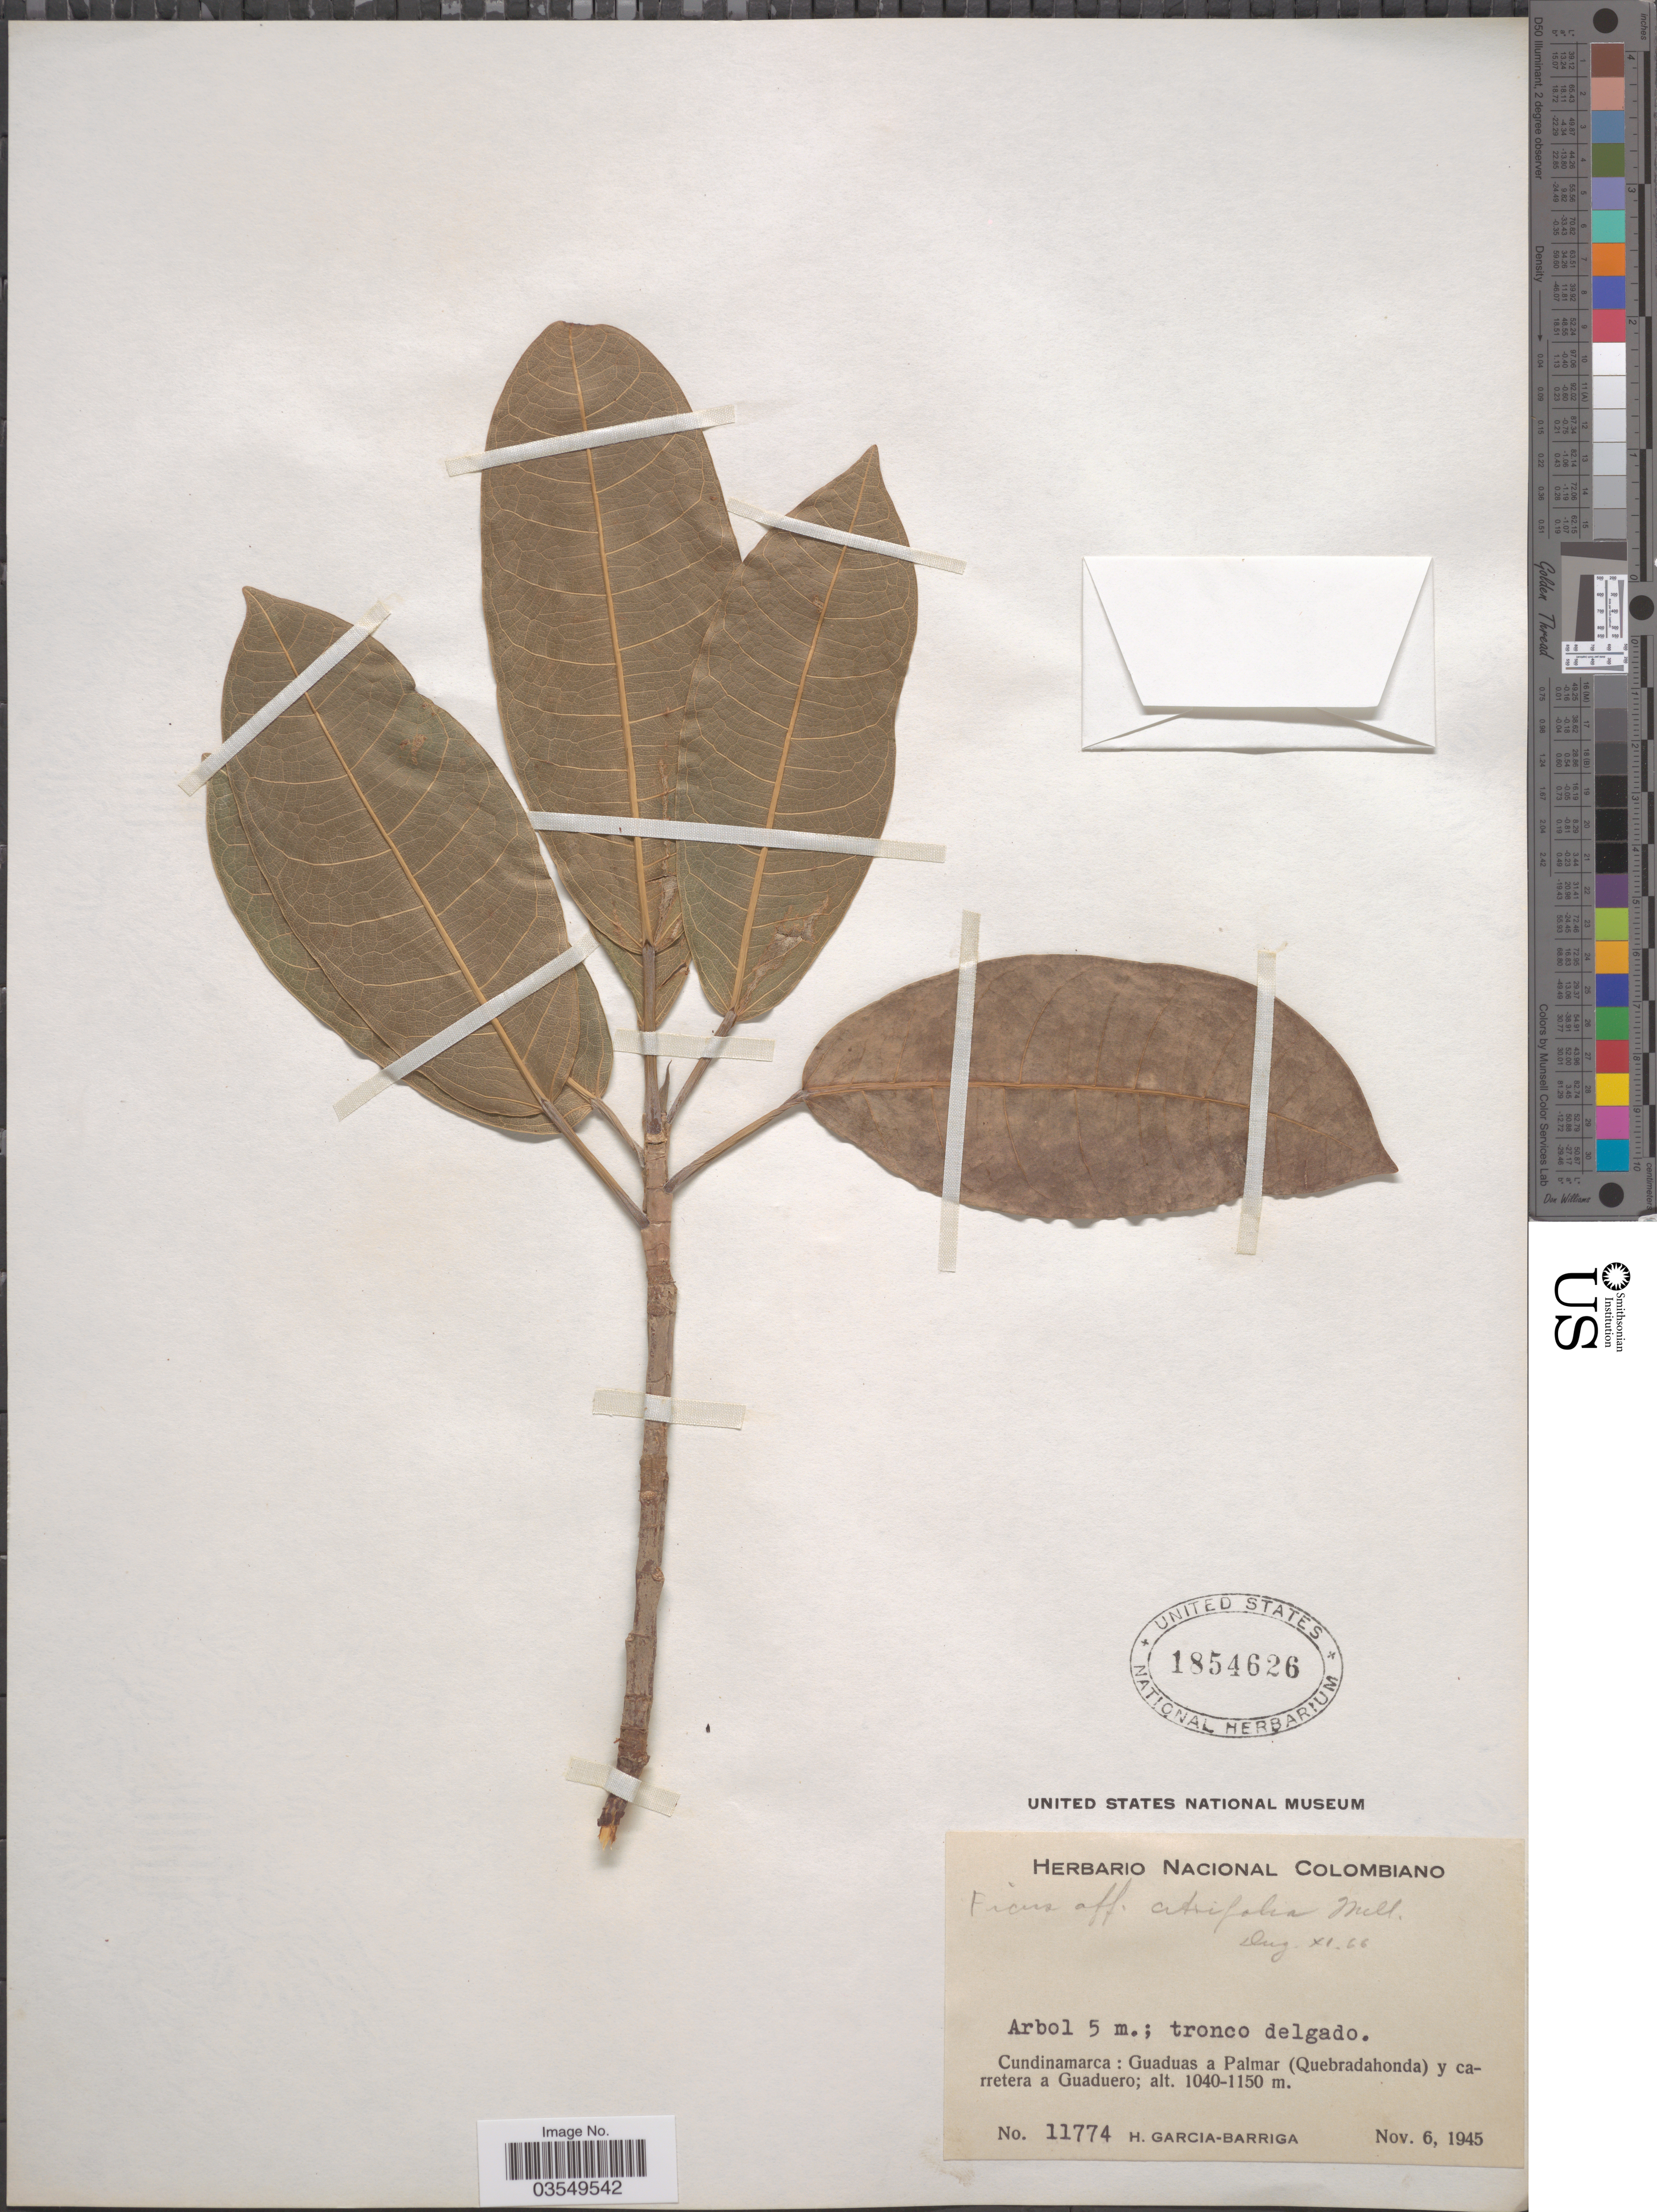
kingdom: Plantae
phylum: Tracheophyta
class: Magnoliopsida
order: Rosales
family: Moraceae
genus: Ficus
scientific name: Ficus sp.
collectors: H. García Barriga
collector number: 11774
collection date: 1945-11-06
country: Colombia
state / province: Cundinamarca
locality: Guaduas a Palmar (Quebradahonda) y carretera Guaduero.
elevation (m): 1040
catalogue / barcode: US 1854626